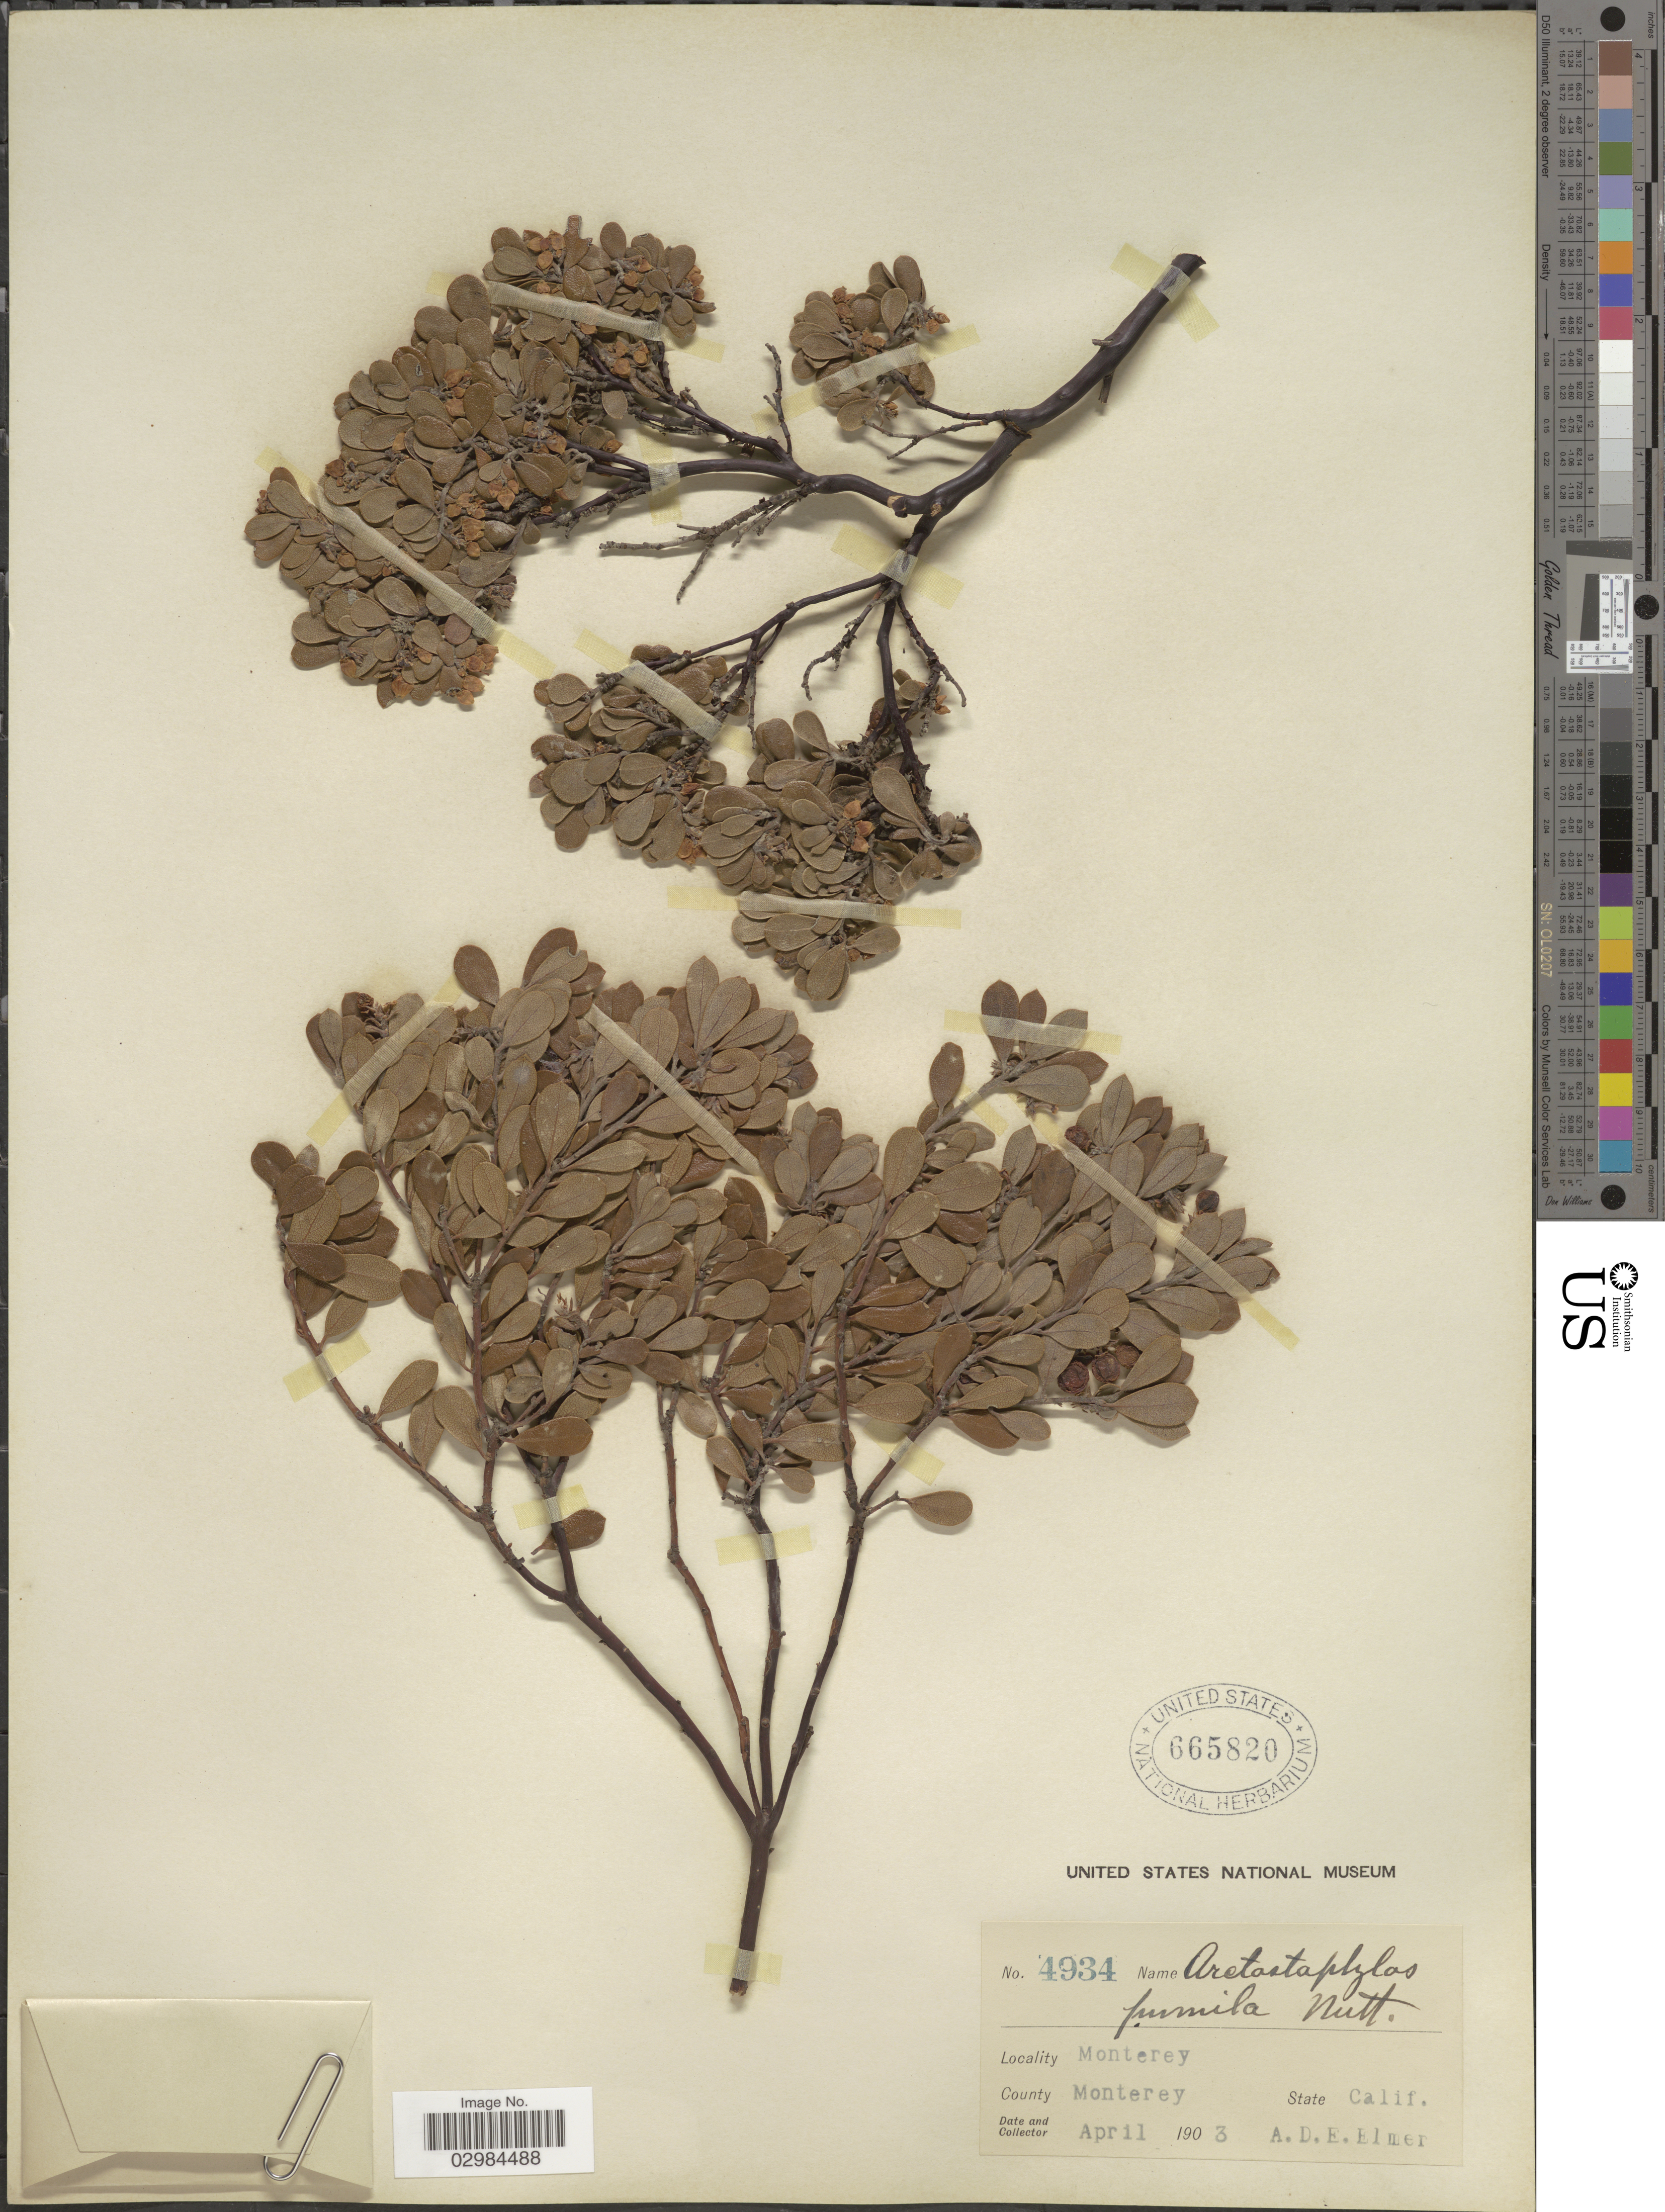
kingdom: Plantae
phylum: Tracheophyta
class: Magnoliopsida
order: Ericales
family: Ericaceae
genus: Arctostaphylos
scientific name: Arctostaphylos pumila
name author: Nutt.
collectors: A. D. E. Elmer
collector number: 4934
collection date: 1903-04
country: United States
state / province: California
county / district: Monterey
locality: Monterey. County Monterey. State Calif.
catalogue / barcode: US 665820